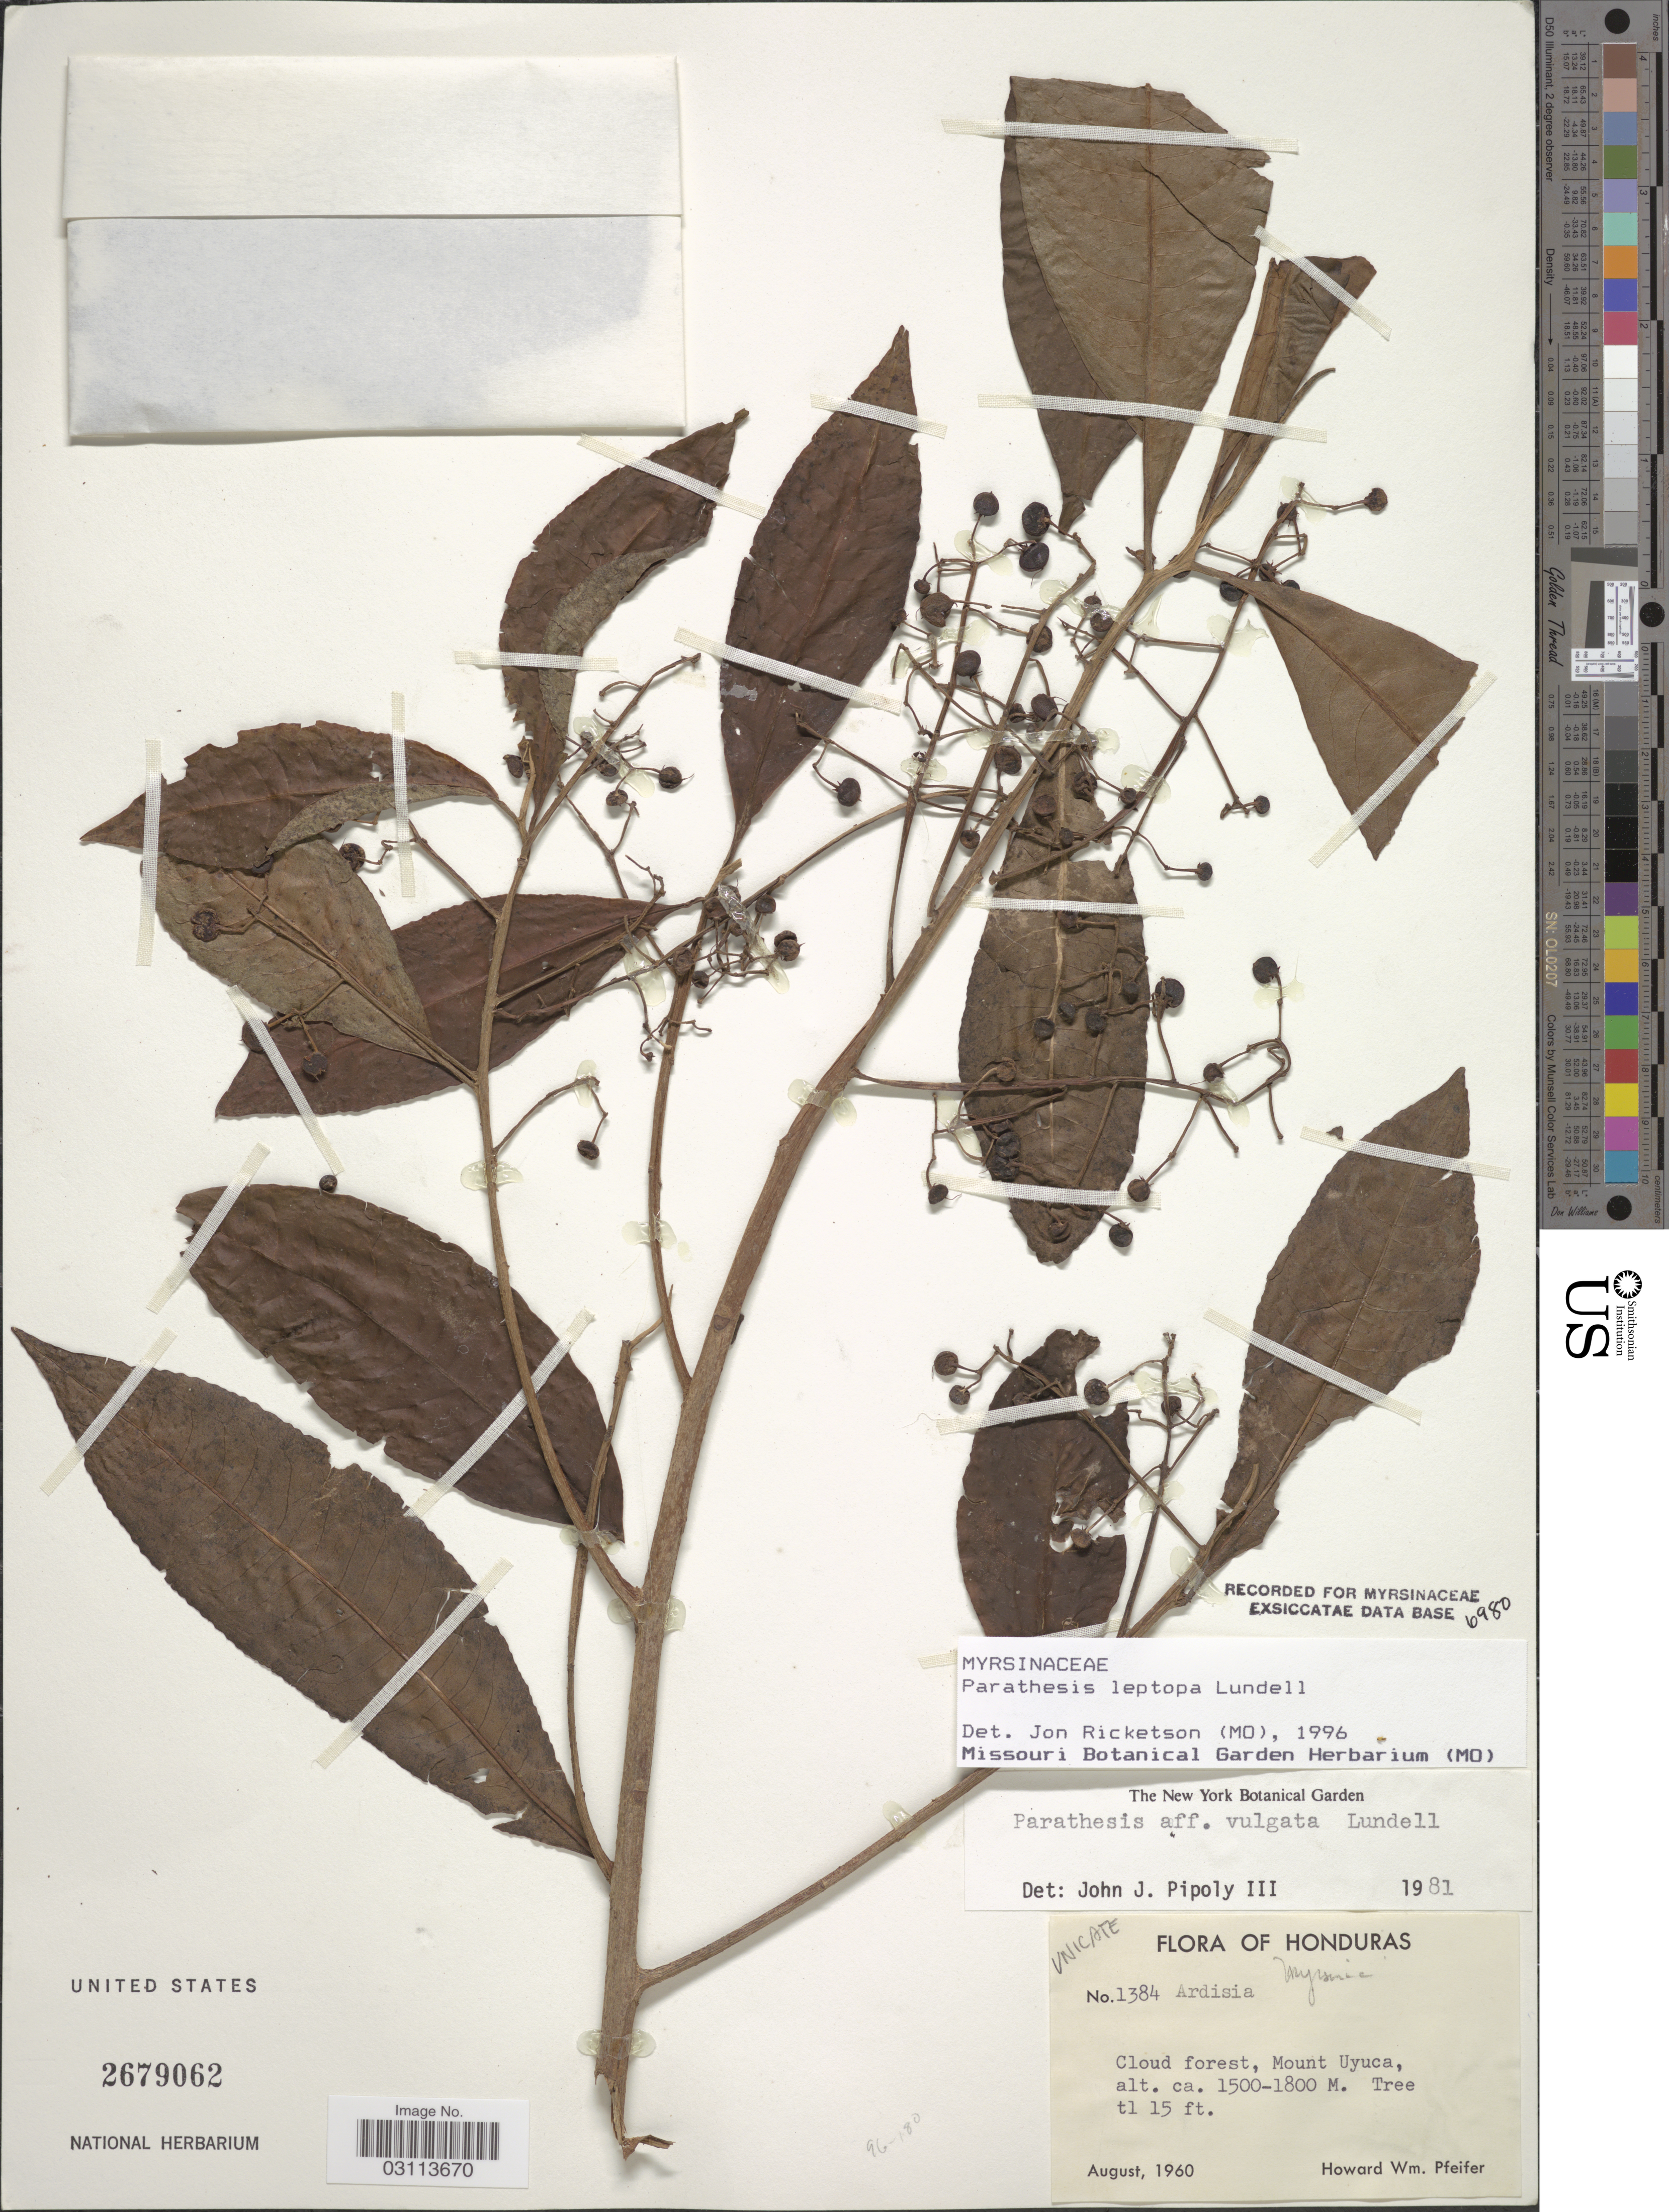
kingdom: Plantae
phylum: Tracheophyta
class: Magnoliopsida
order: Ericales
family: Primulaceae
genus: Parathesis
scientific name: Parathesis leptopa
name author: Lundell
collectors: H. W. Pfeifer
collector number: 1384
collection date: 1960-08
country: Honduras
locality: Cloud forest, Mount Uyuca.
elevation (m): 1500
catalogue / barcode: US 2679062